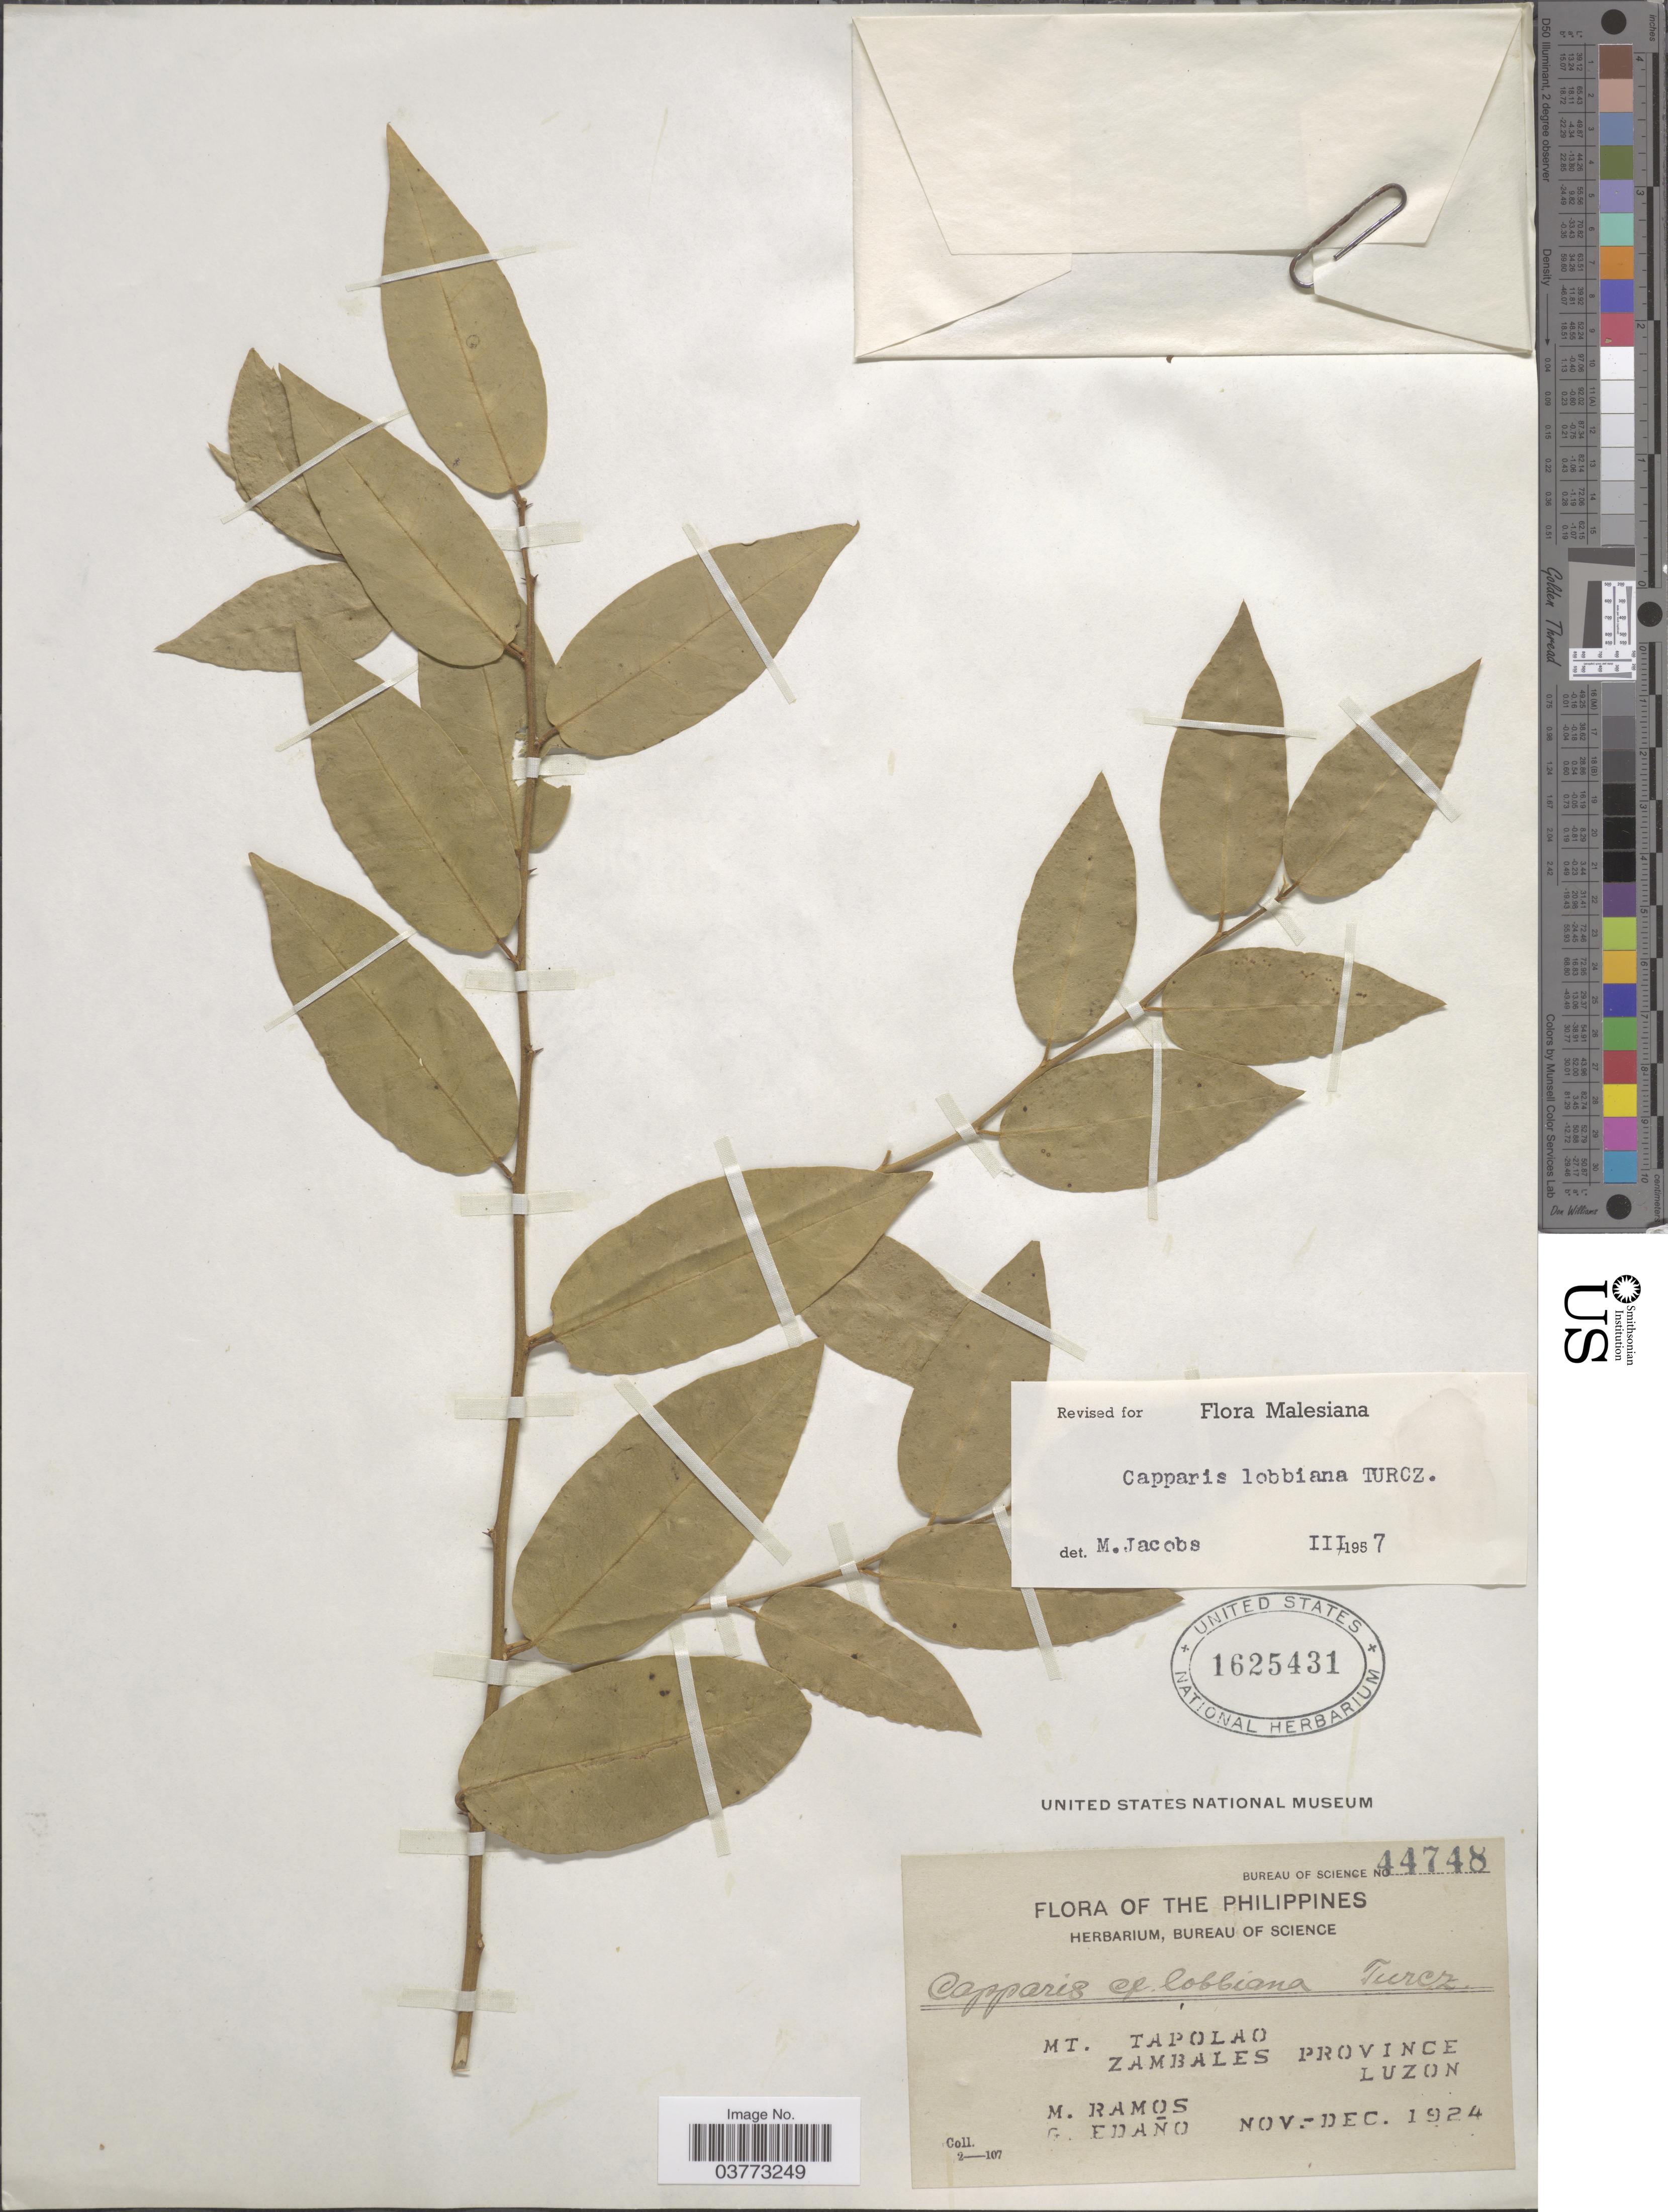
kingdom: Plantae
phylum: Tracheophyta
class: Magnoliopsida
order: Brassicales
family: Capparaceae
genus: Capparis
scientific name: Capparis lobbiana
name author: Turcz.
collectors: M. Ramos & G. Edaño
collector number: Bureau of Science 44748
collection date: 1924-11/1924-12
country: Philippines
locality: The Philippines. Mt. Tapolao. Zambales Province. Luzon.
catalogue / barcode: US 1625431